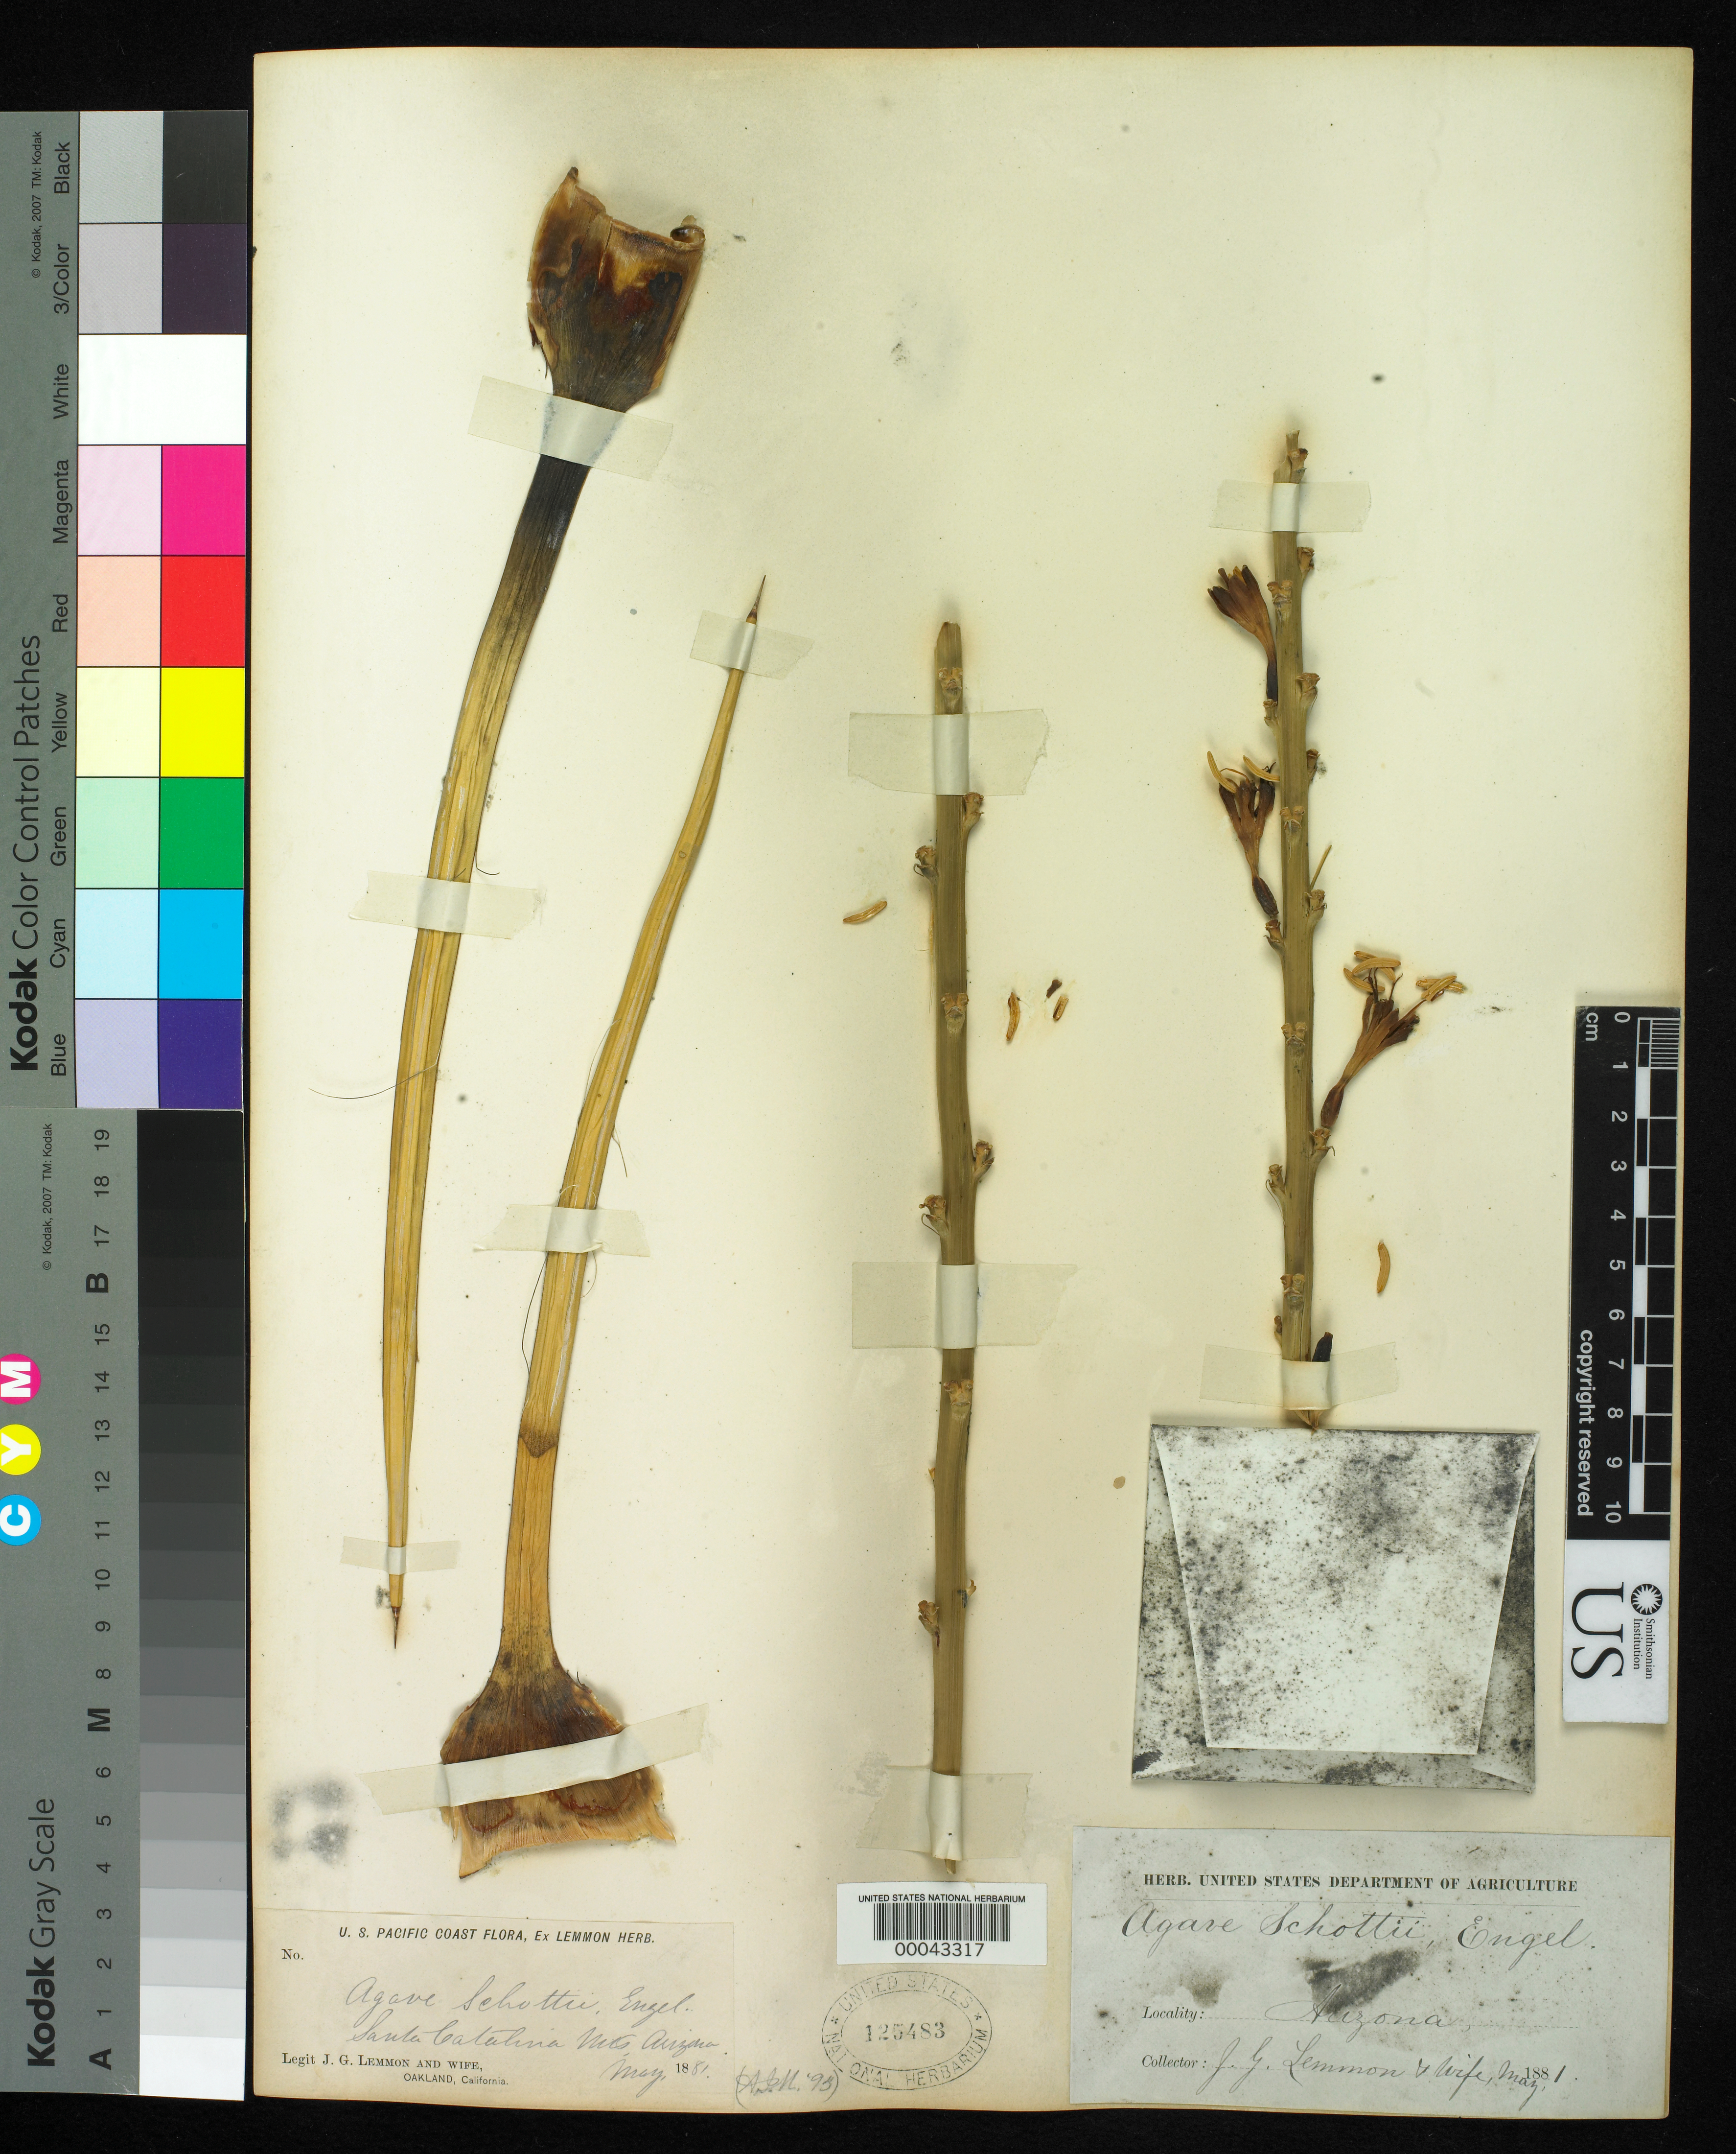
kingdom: Plantae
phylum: Tracheophyta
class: Liliopsida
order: Asparagales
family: Asparagaceae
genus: Agave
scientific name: Agave schottii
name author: Engelm.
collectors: J. G. Lemmon & J. Lemmon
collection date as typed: May 1881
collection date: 1881-05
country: United States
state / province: Arizona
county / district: Pima / Pinal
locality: Santa catalina mountains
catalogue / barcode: US 125483